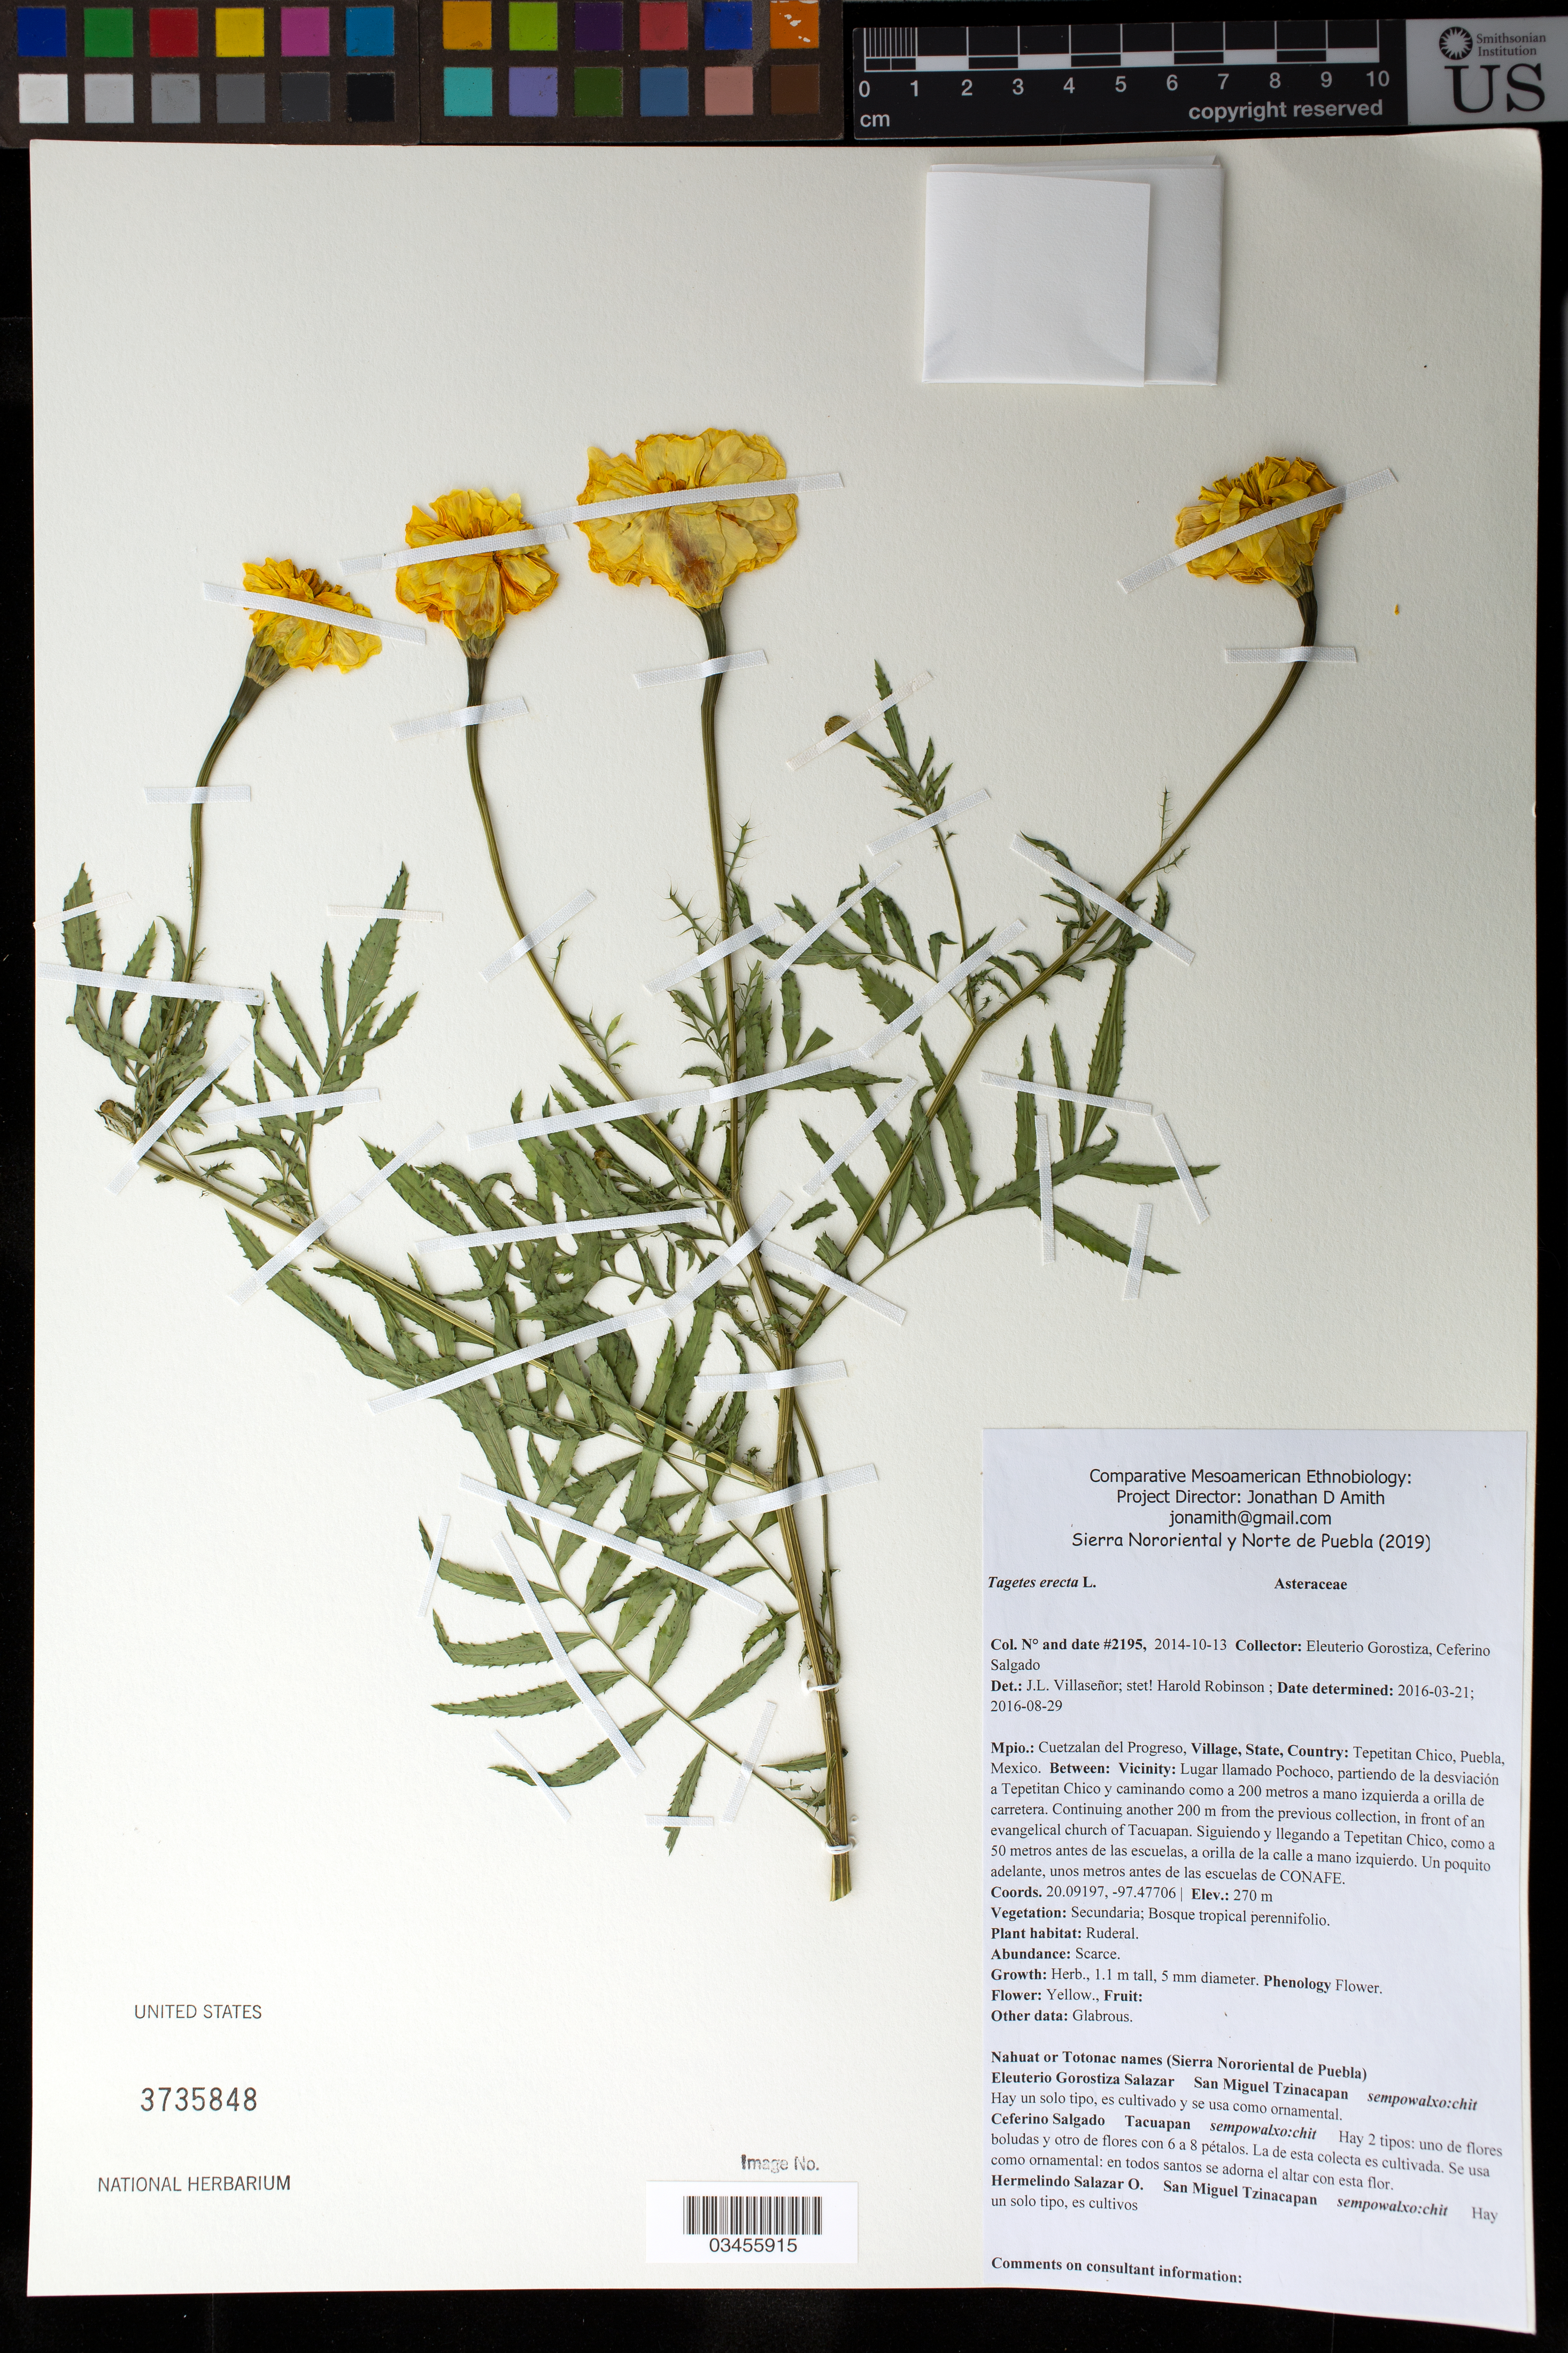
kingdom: Plantae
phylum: Tracheophyta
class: Magnoliopsida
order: Asterales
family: Asteraceae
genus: Tagetes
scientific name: Tagetes erecta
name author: L.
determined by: Robinson, Harold E., (US)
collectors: J. D. Amith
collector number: JDA_02195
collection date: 2014-10-13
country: México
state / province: Puebla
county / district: Cuetzalan del Progreso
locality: PUEBLO: Tepetitan Chico; LOCALIDAD EXACTA: Lugar llamado Pochoco, partiendo de la desviación a Tepetitan Chico y caminando como a 200 metros a mano izquierda a orilla de carretera. Continuing another 200 m from the previous collection, in front of an evan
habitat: Bosque tropical perennifolio; Ruderal, annual.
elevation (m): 270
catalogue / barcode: US 3735848